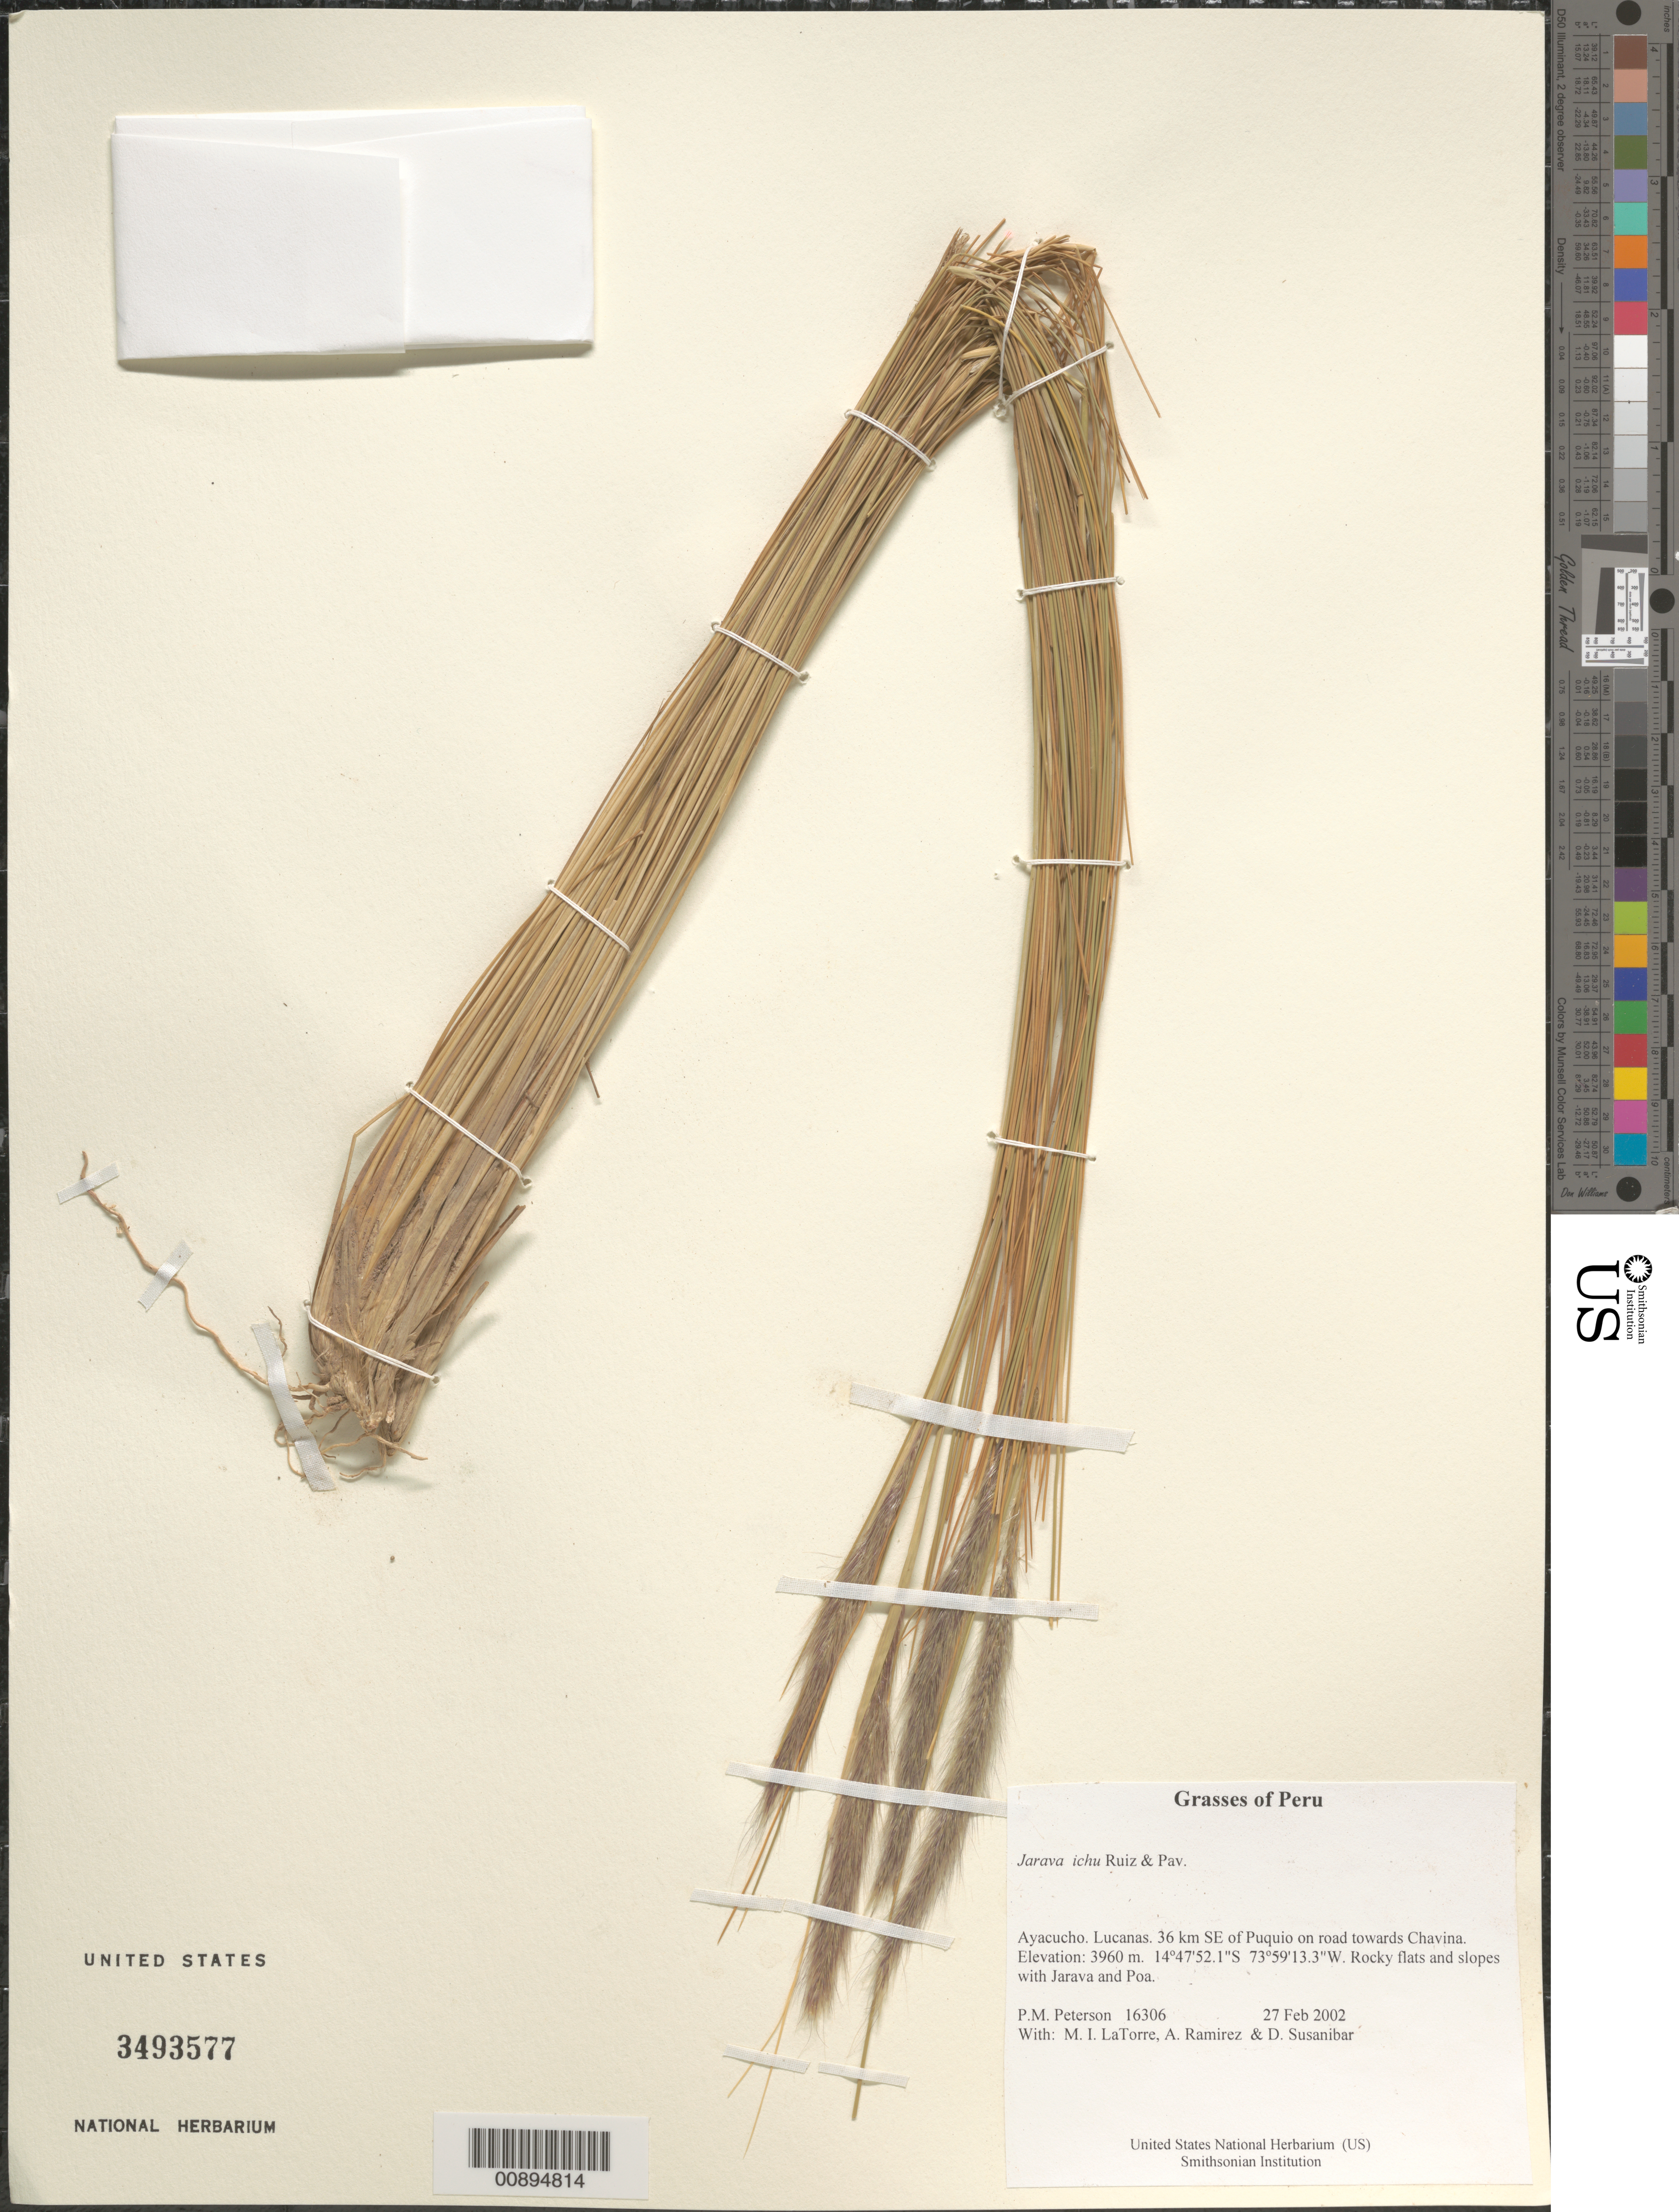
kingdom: Plantae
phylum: Tracheophyta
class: Liliopsida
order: Poales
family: Poaceae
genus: Jarava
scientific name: Jarava ichu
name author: Ruiz & Pav.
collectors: P. M. Peterson, M. I. La Torre, A. Ramírez & D. Susanibar Cruz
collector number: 16306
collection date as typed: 27 Feb 2002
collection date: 2002-02-27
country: Peru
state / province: Ayacucho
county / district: Lucanas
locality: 36 km SE of Puquio on road towards Chavina.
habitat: Rocky flats and slopes with ~Jarava and Poa~.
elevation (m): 3960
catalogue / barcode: US 3493577